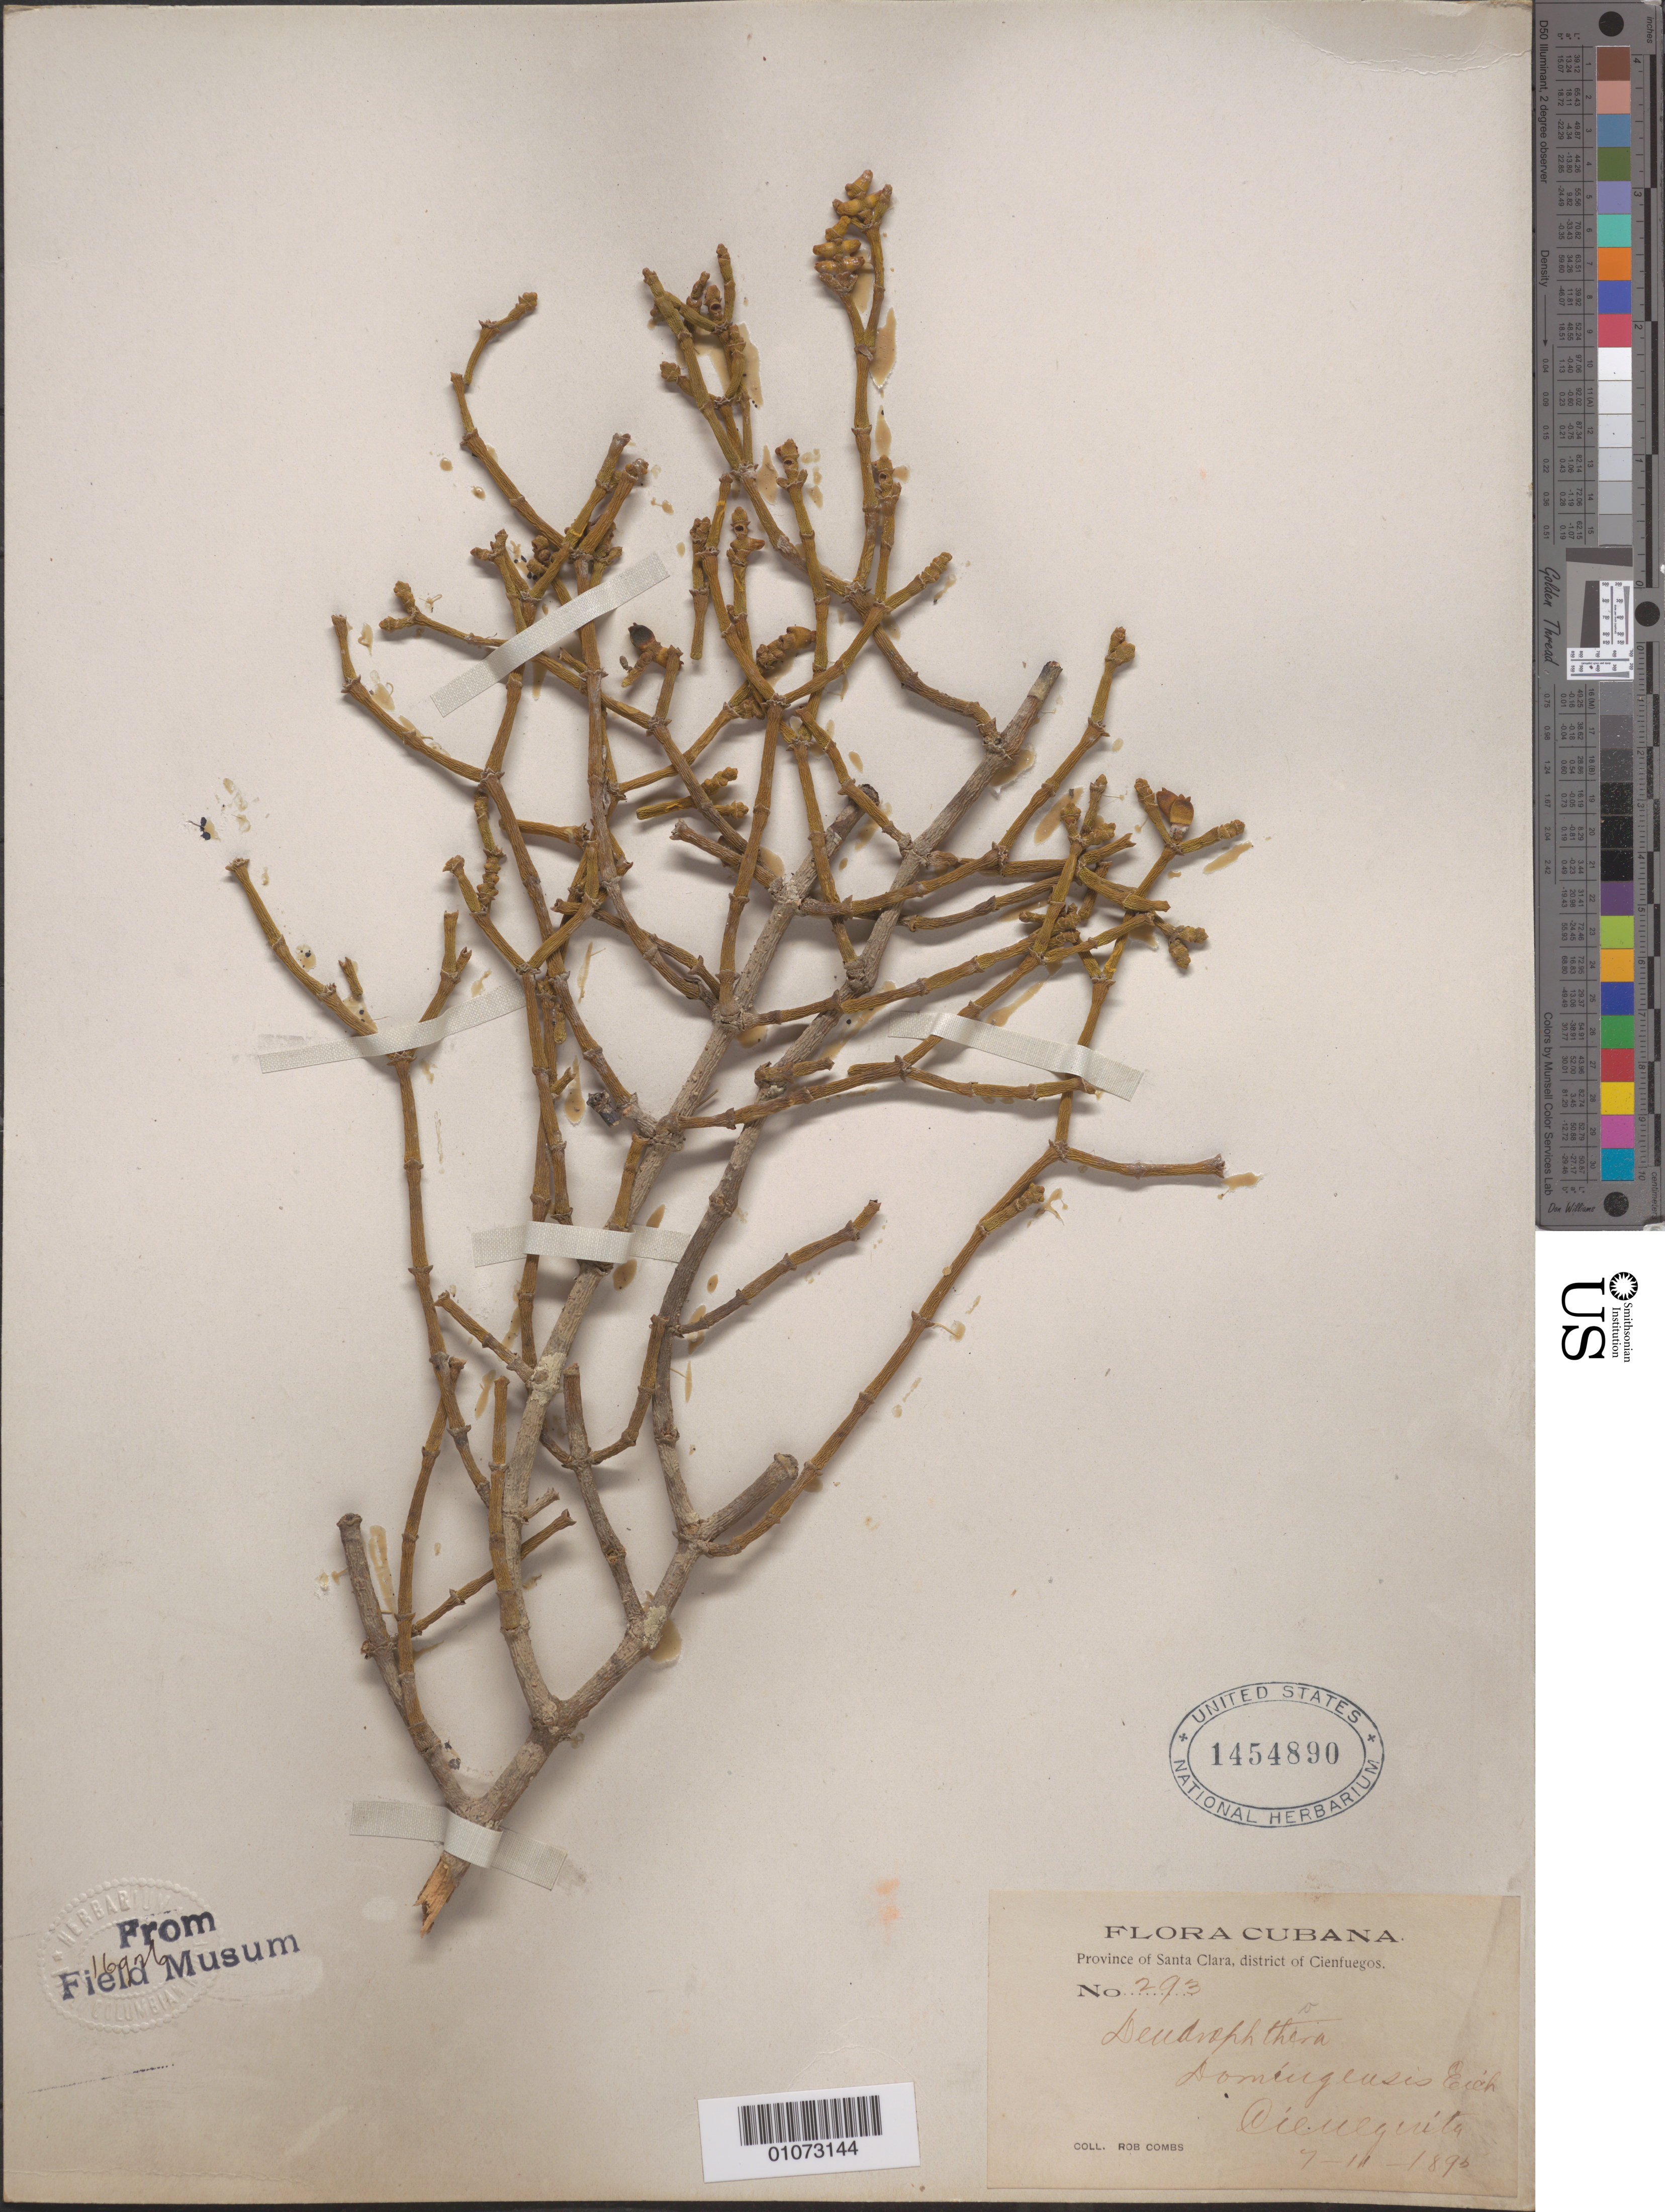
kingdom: Plantae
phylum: Tracheophyta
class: Magnoliopsida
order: Santalales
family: Viscaceae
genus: Dendrophthora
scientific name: Dendrophthora domingensis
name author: (Spreng.) Eichler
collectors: R. Combs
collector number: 293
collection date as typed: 07 Nov 1896 or 11 Jul 1896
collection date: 1896-07-11 or 1896-11-07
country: Cuba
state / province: Villa Clara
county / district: Santa Clara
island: Cuba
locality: District of Cienfuegos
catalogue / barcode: US 1434890